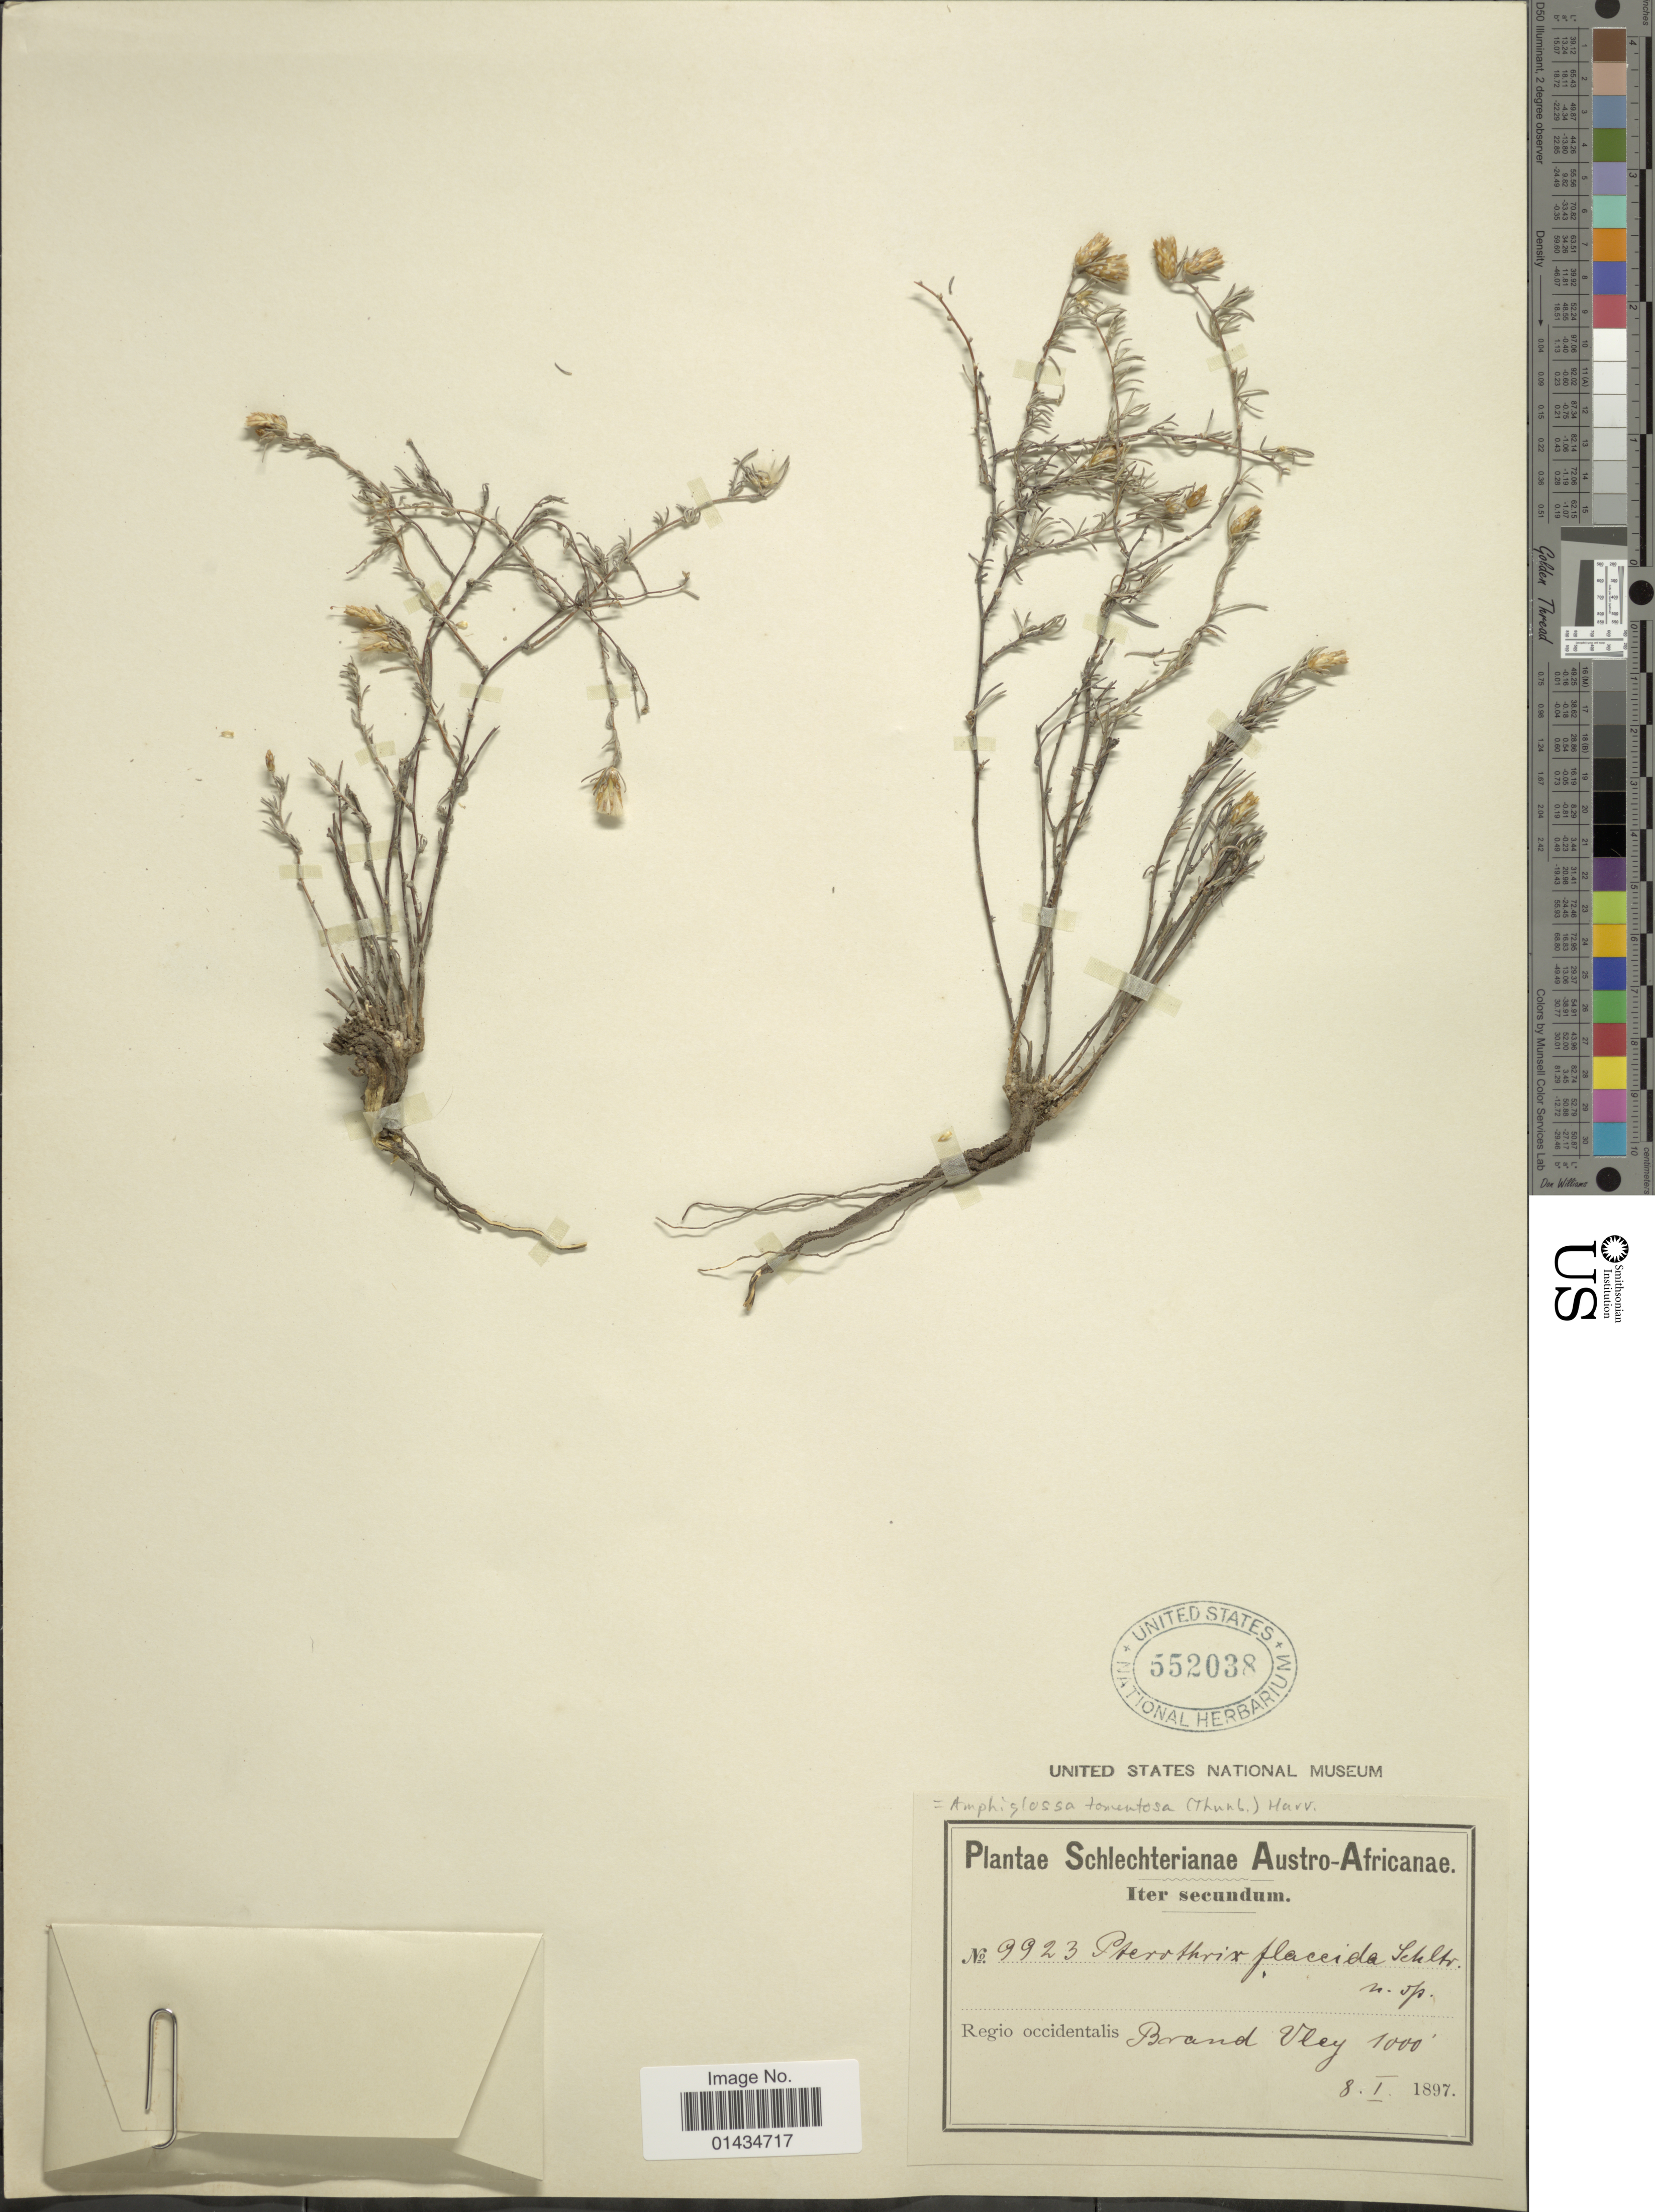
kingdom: Plantae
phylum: Tracheophyta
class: Magnoliopsida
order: Asterales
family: Asteraceae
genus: Amphiglossa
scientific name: Amphiglossa tomentosa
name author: (Thunb.) Harv.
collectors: Schlechter, --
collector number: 9923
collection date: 1897-01-08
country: South Africa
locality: Austro-Africanae, regio occidentalis Brand Vley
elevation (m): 305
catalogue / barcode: US 552038